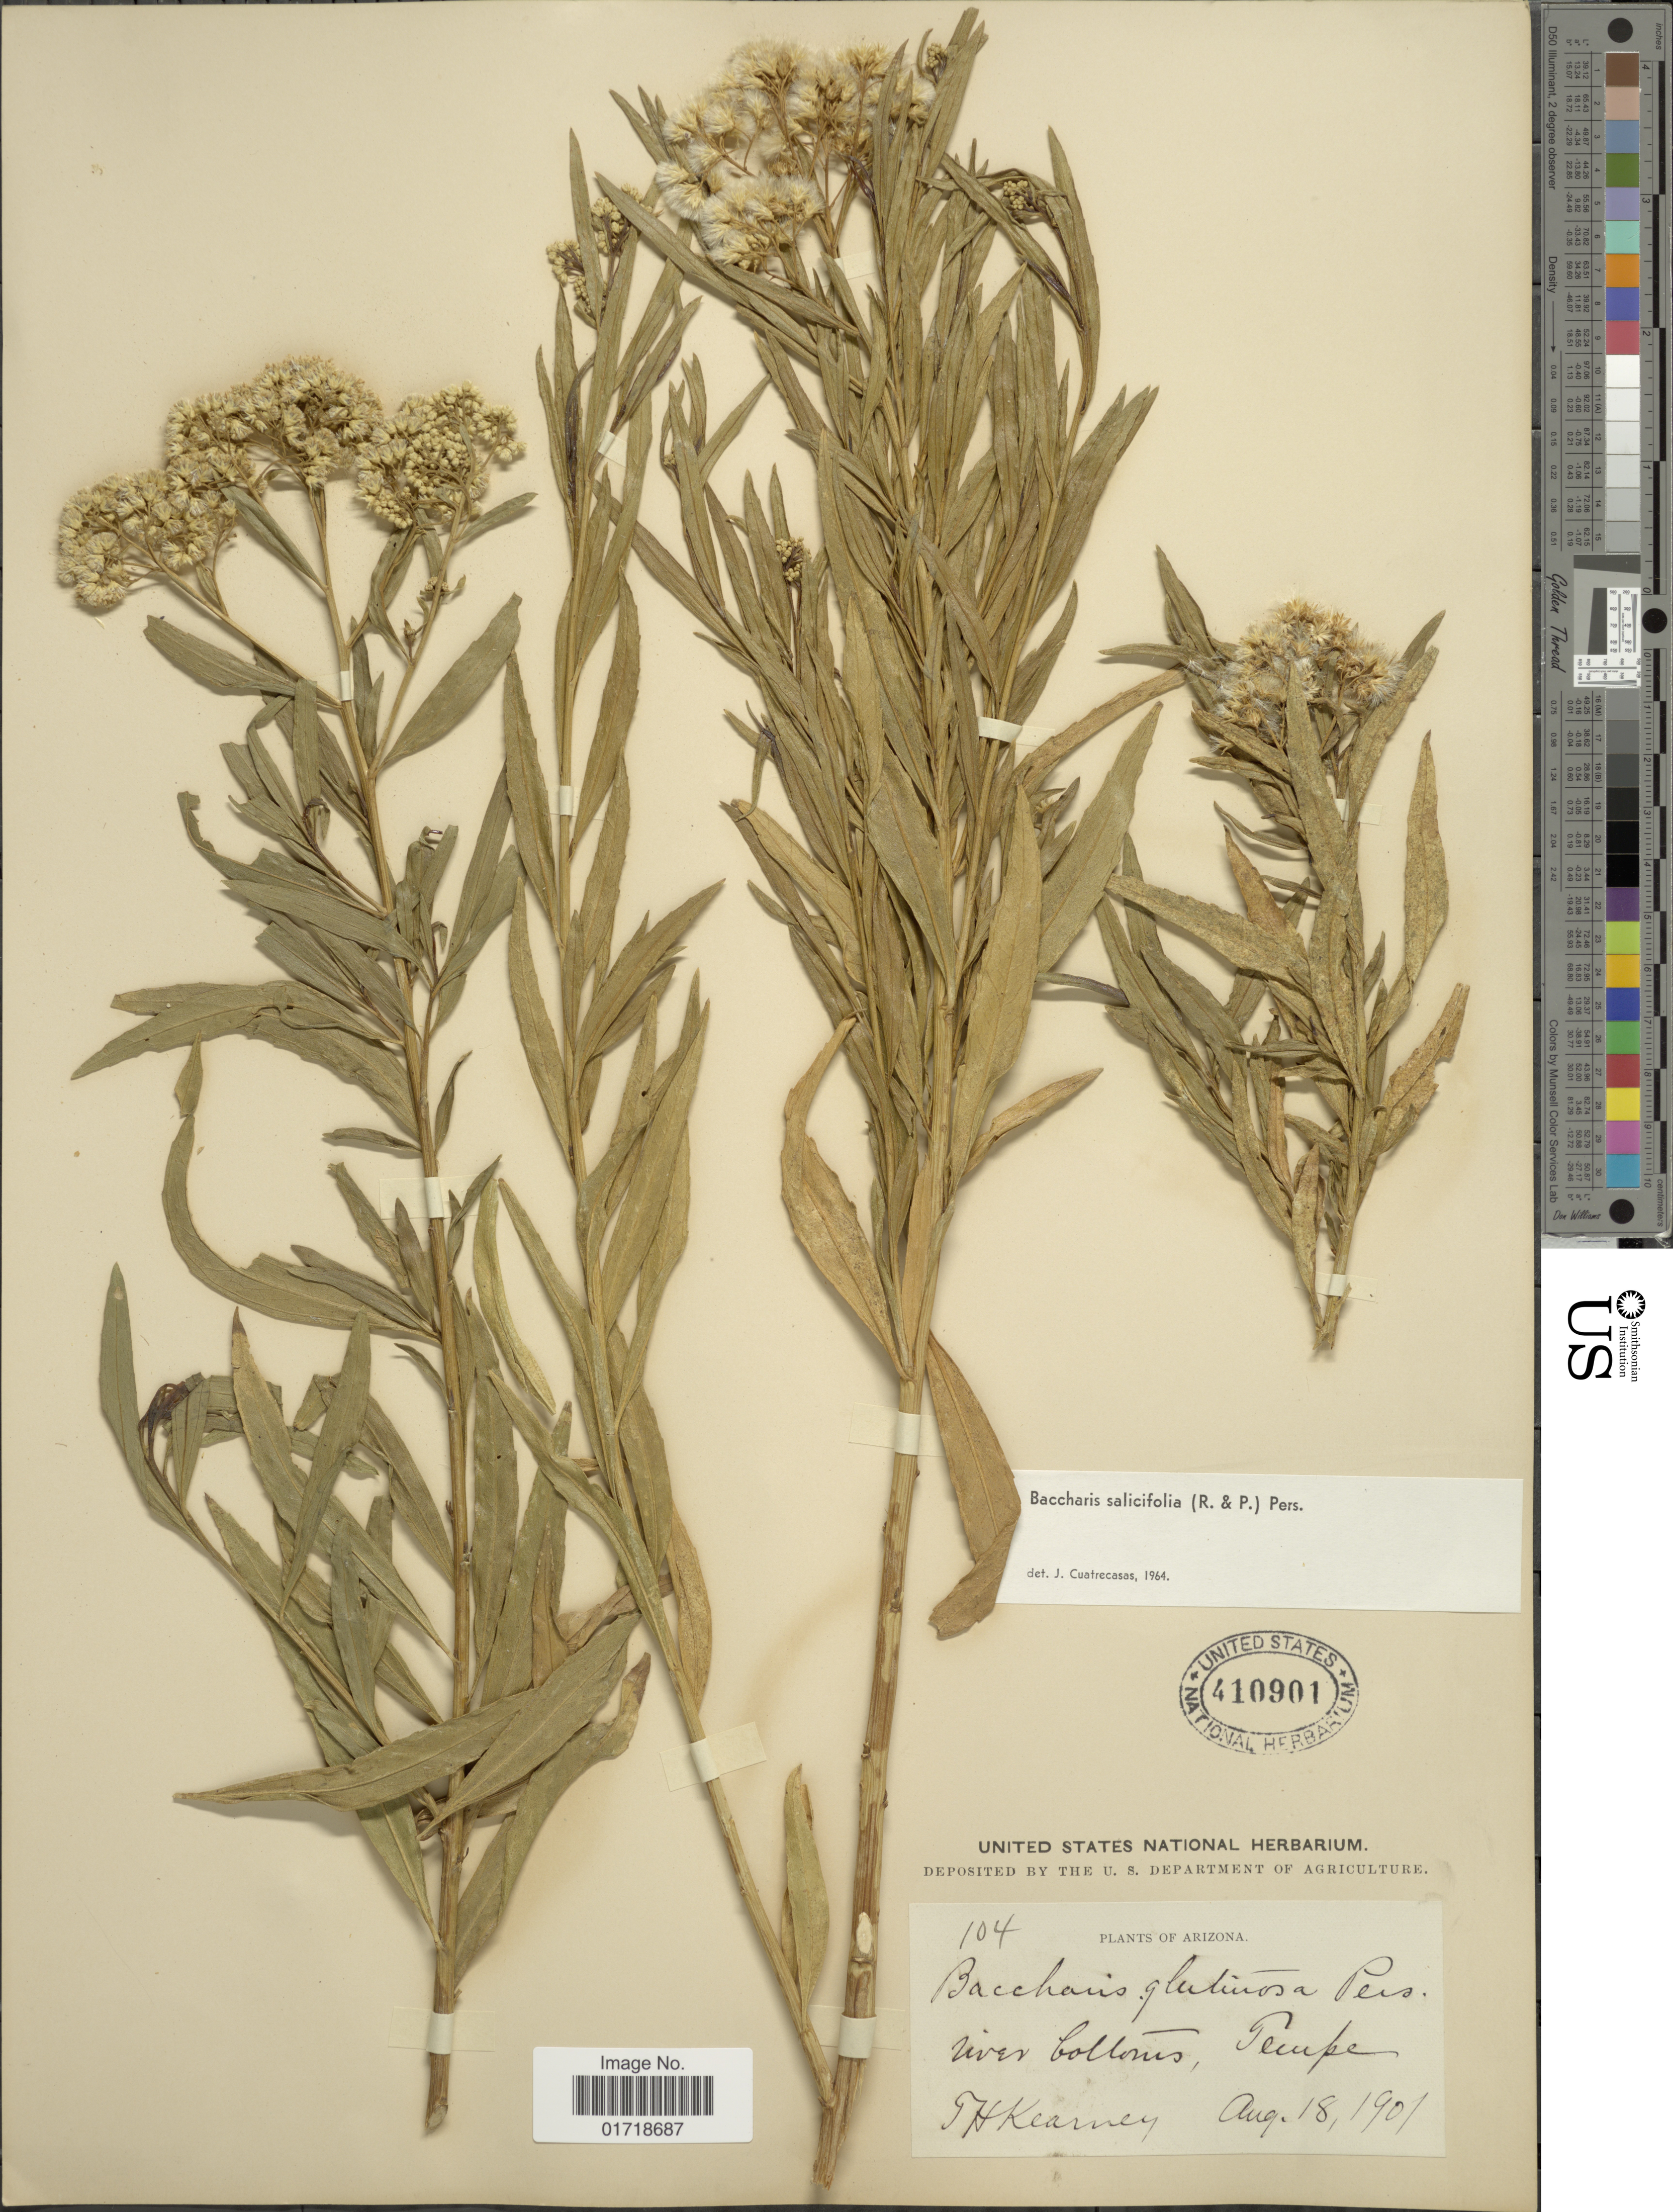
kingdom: Plantae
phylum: Tracheophyta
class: Magnoliopsida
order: Asterales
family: Asteraceae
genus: Baccharis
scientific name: Baccharis glutinosa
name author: Pers.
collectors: T. H. Kearney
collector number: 104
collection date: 1901-08-18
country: United States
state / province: Arizona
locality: River Bottom, Tempe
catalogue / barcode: US 410901